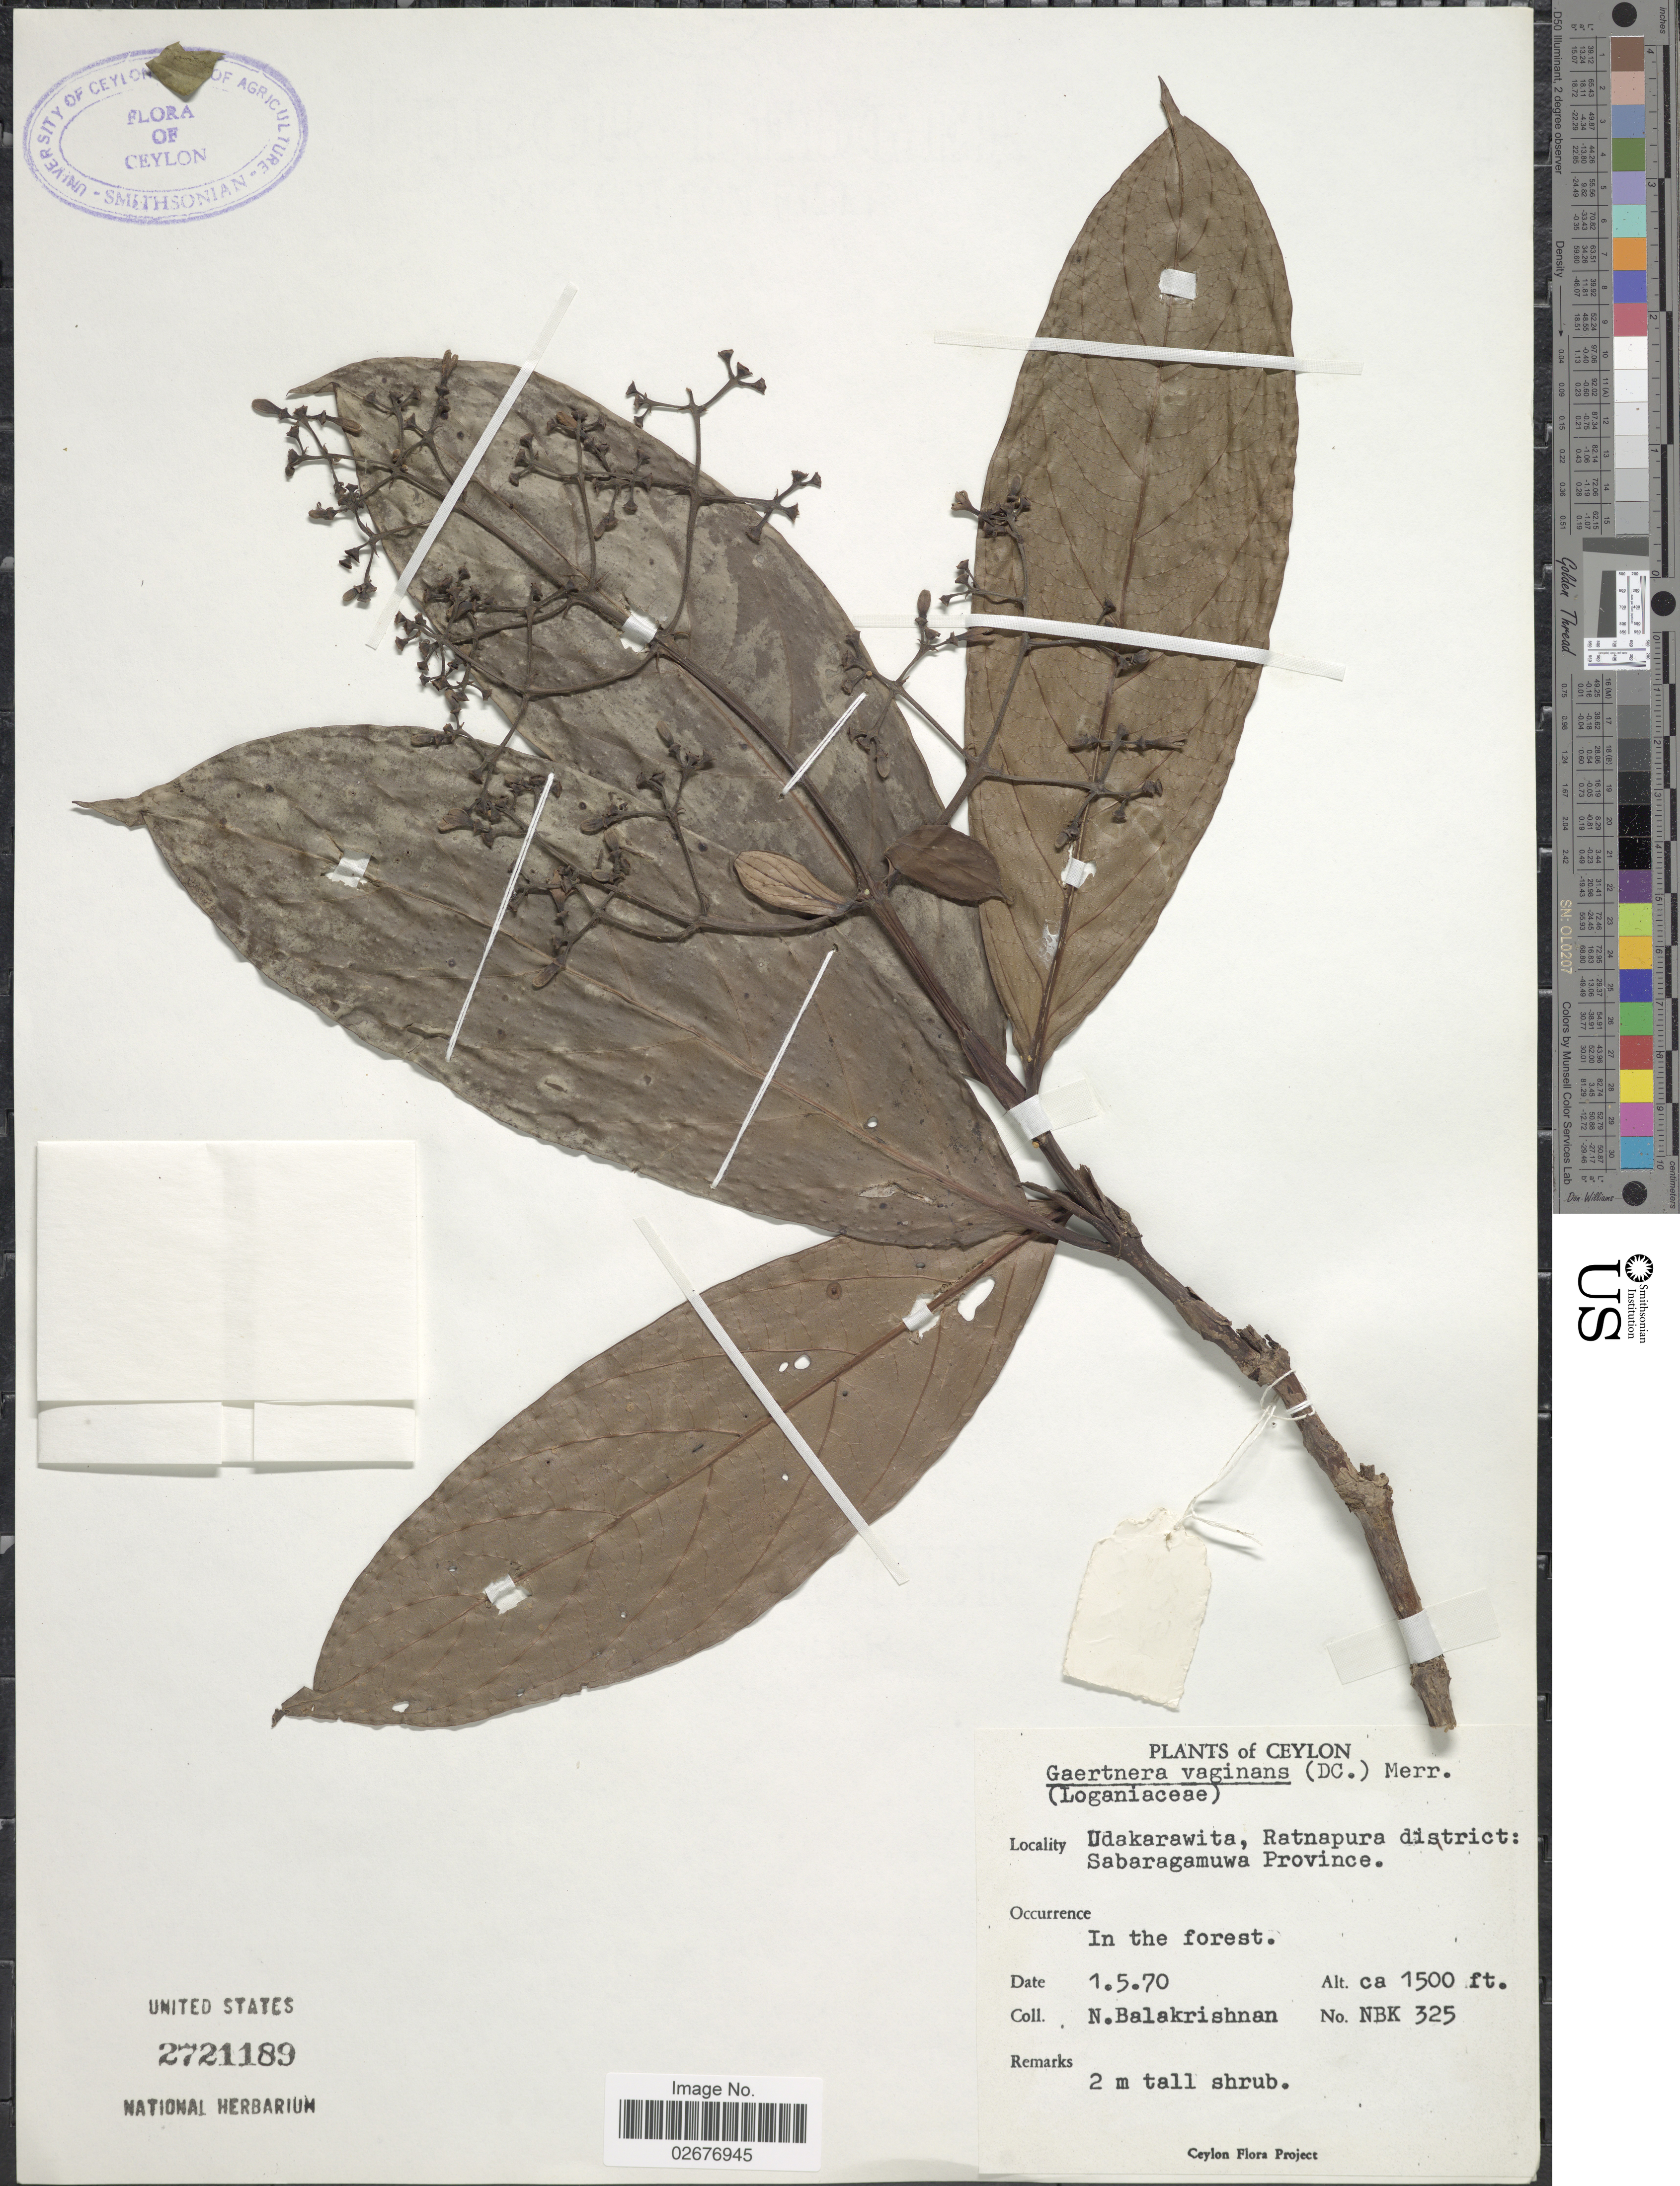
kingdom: Plantae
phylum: Tracheophyta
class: Magnoliopsida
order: Gentianales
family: Rubiaceae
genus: Gaertnera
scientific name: Gaertnera vaginans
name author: (DC.) Merr.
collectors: N. Balakrishnan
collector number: NBK325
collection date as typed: Transcribed d/m/y: 1/5/70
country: Sri Lanka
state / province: Sabaragamuwa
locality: Ceylon, Udakarawita, Ratnapura district, in the forest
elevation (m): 457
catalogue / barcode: US 2721189